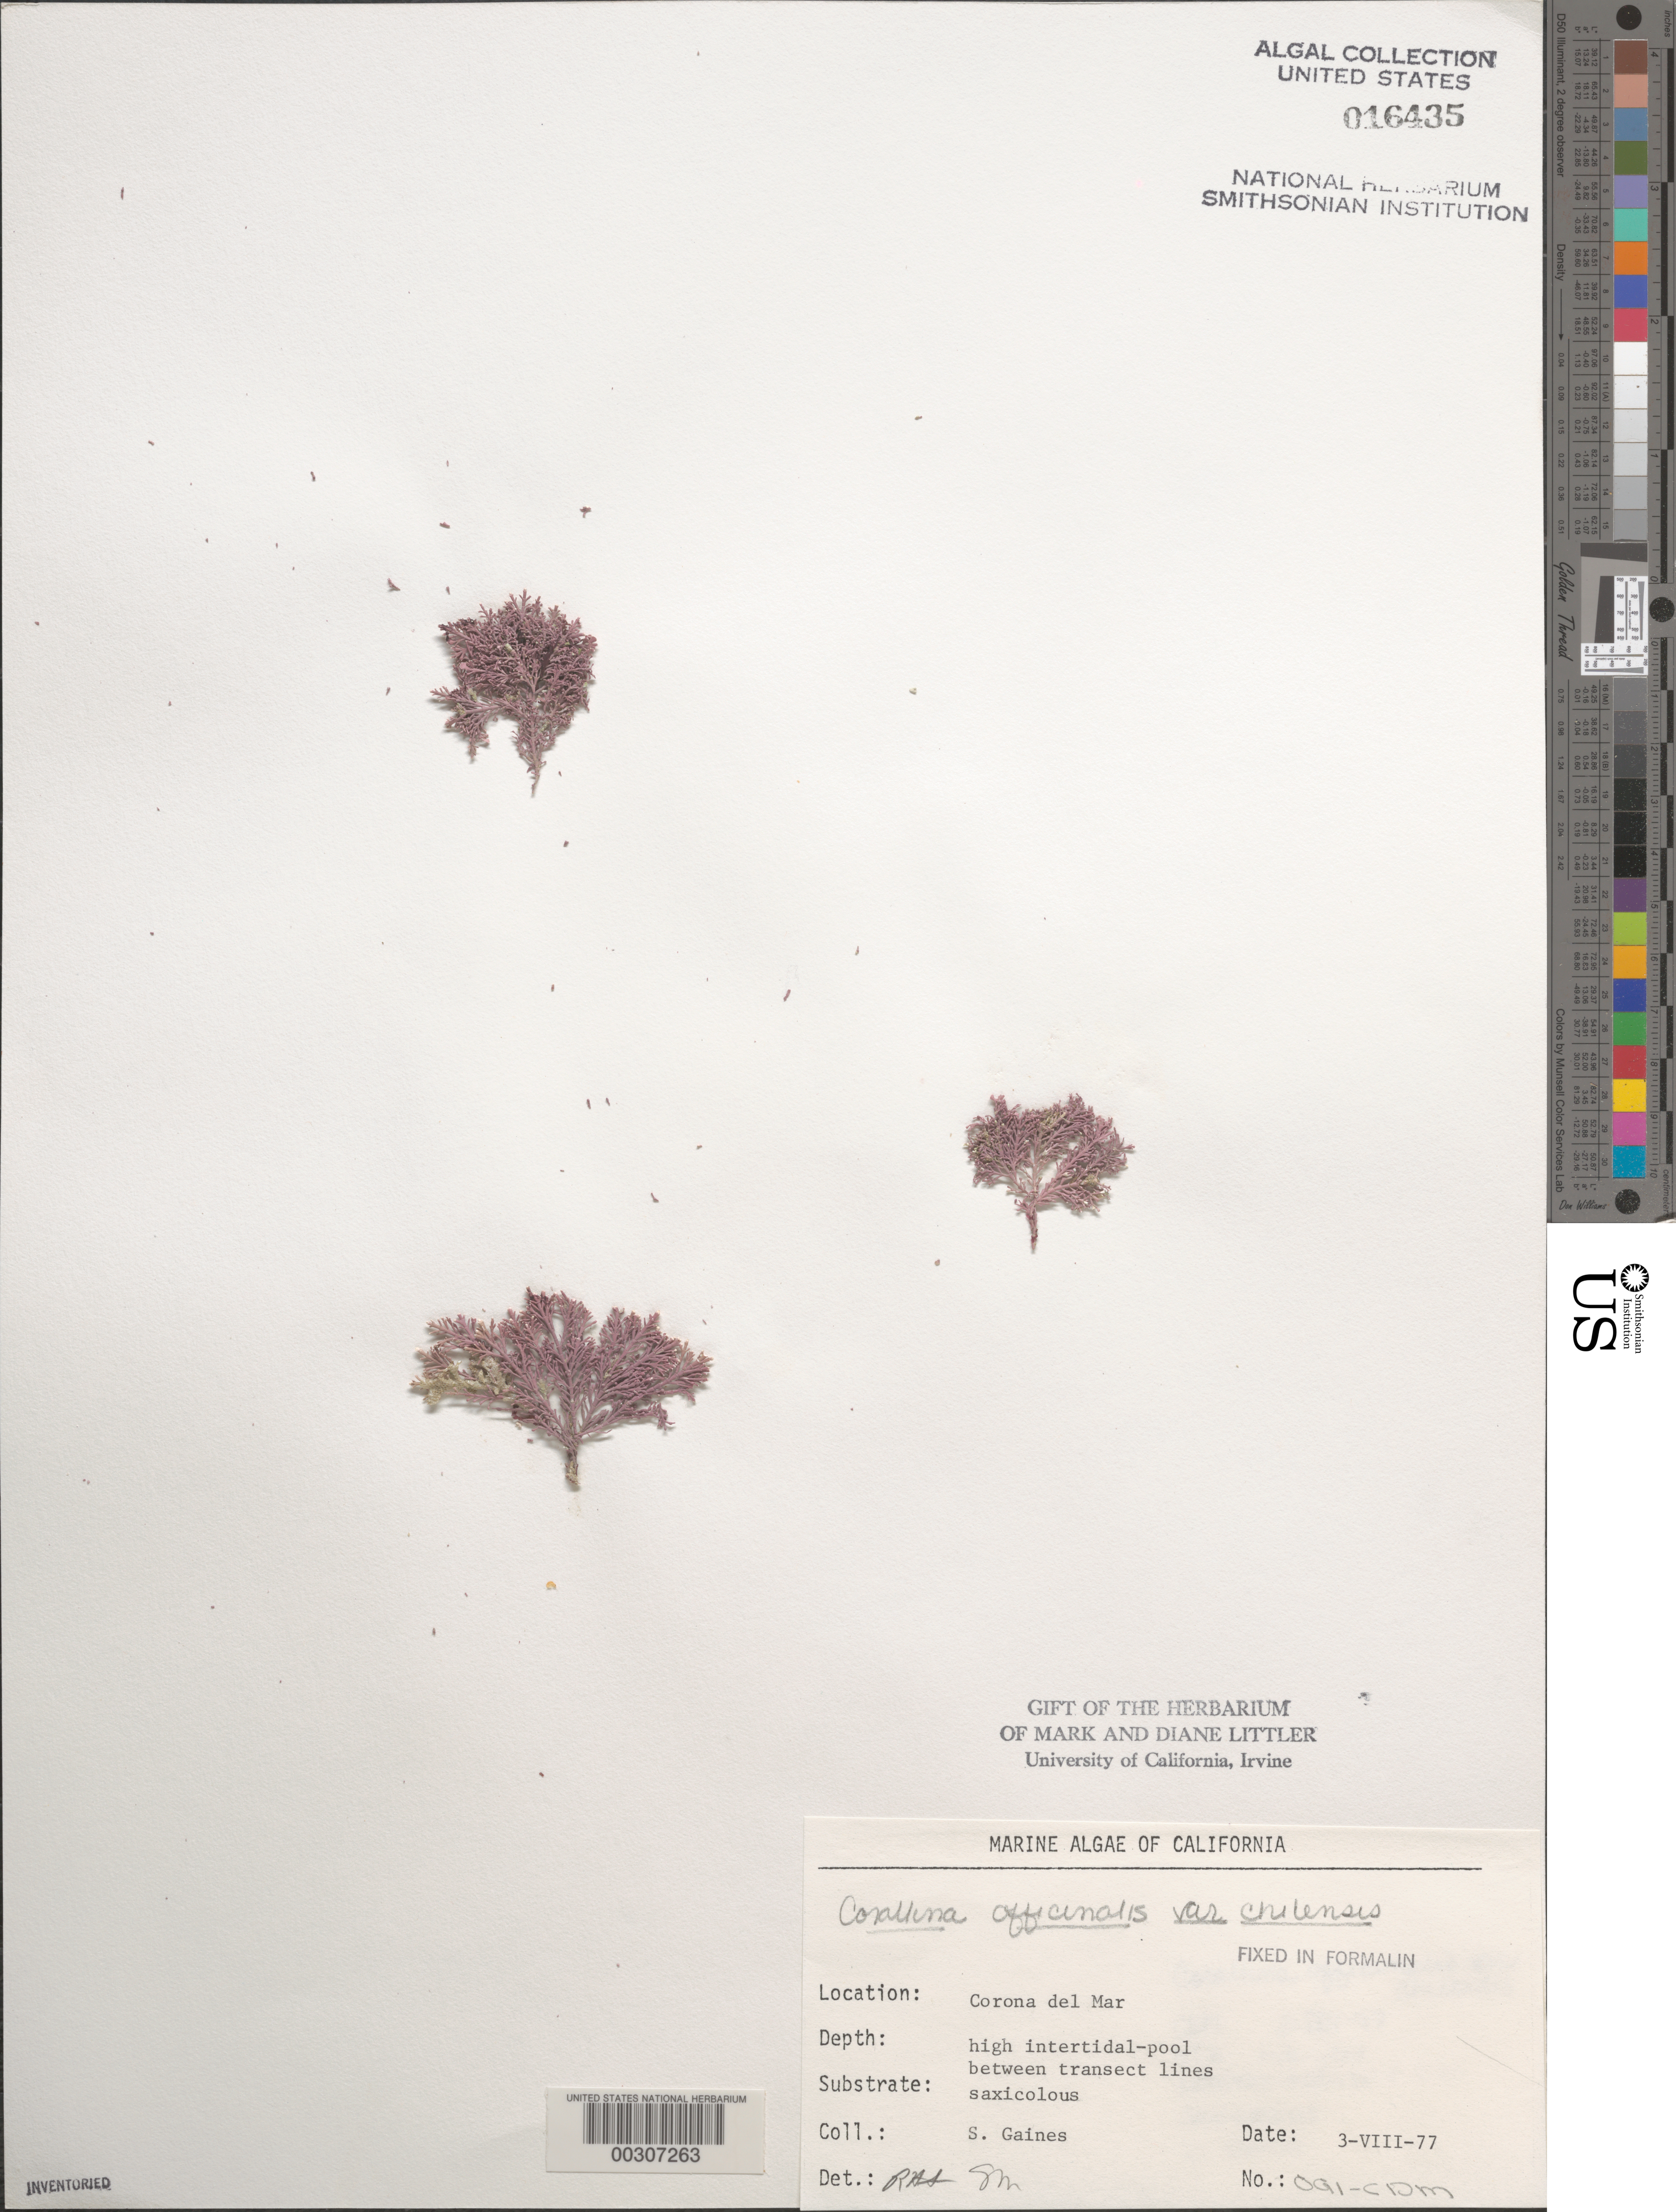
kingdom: Plantae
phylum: Rhodophyta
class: Florideophyceae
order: Corallinales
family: Corallinaceae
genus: Corallina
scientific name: Corallina officinalis var. chilensis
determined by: Sims, Robert H.; Murray, S. N.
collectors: S. Gaines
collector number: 091-CDM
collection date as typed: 03 Aug 1977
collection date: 1977-08-03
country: United States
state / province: California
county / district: Orange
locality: Corona del Mar, mouth of Morning Canyon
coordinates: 33 35'14"N, 117 51'54"W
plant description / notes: BLM-SOCALBIGHT Rocky Intertidal Survey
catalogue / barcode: US 16435